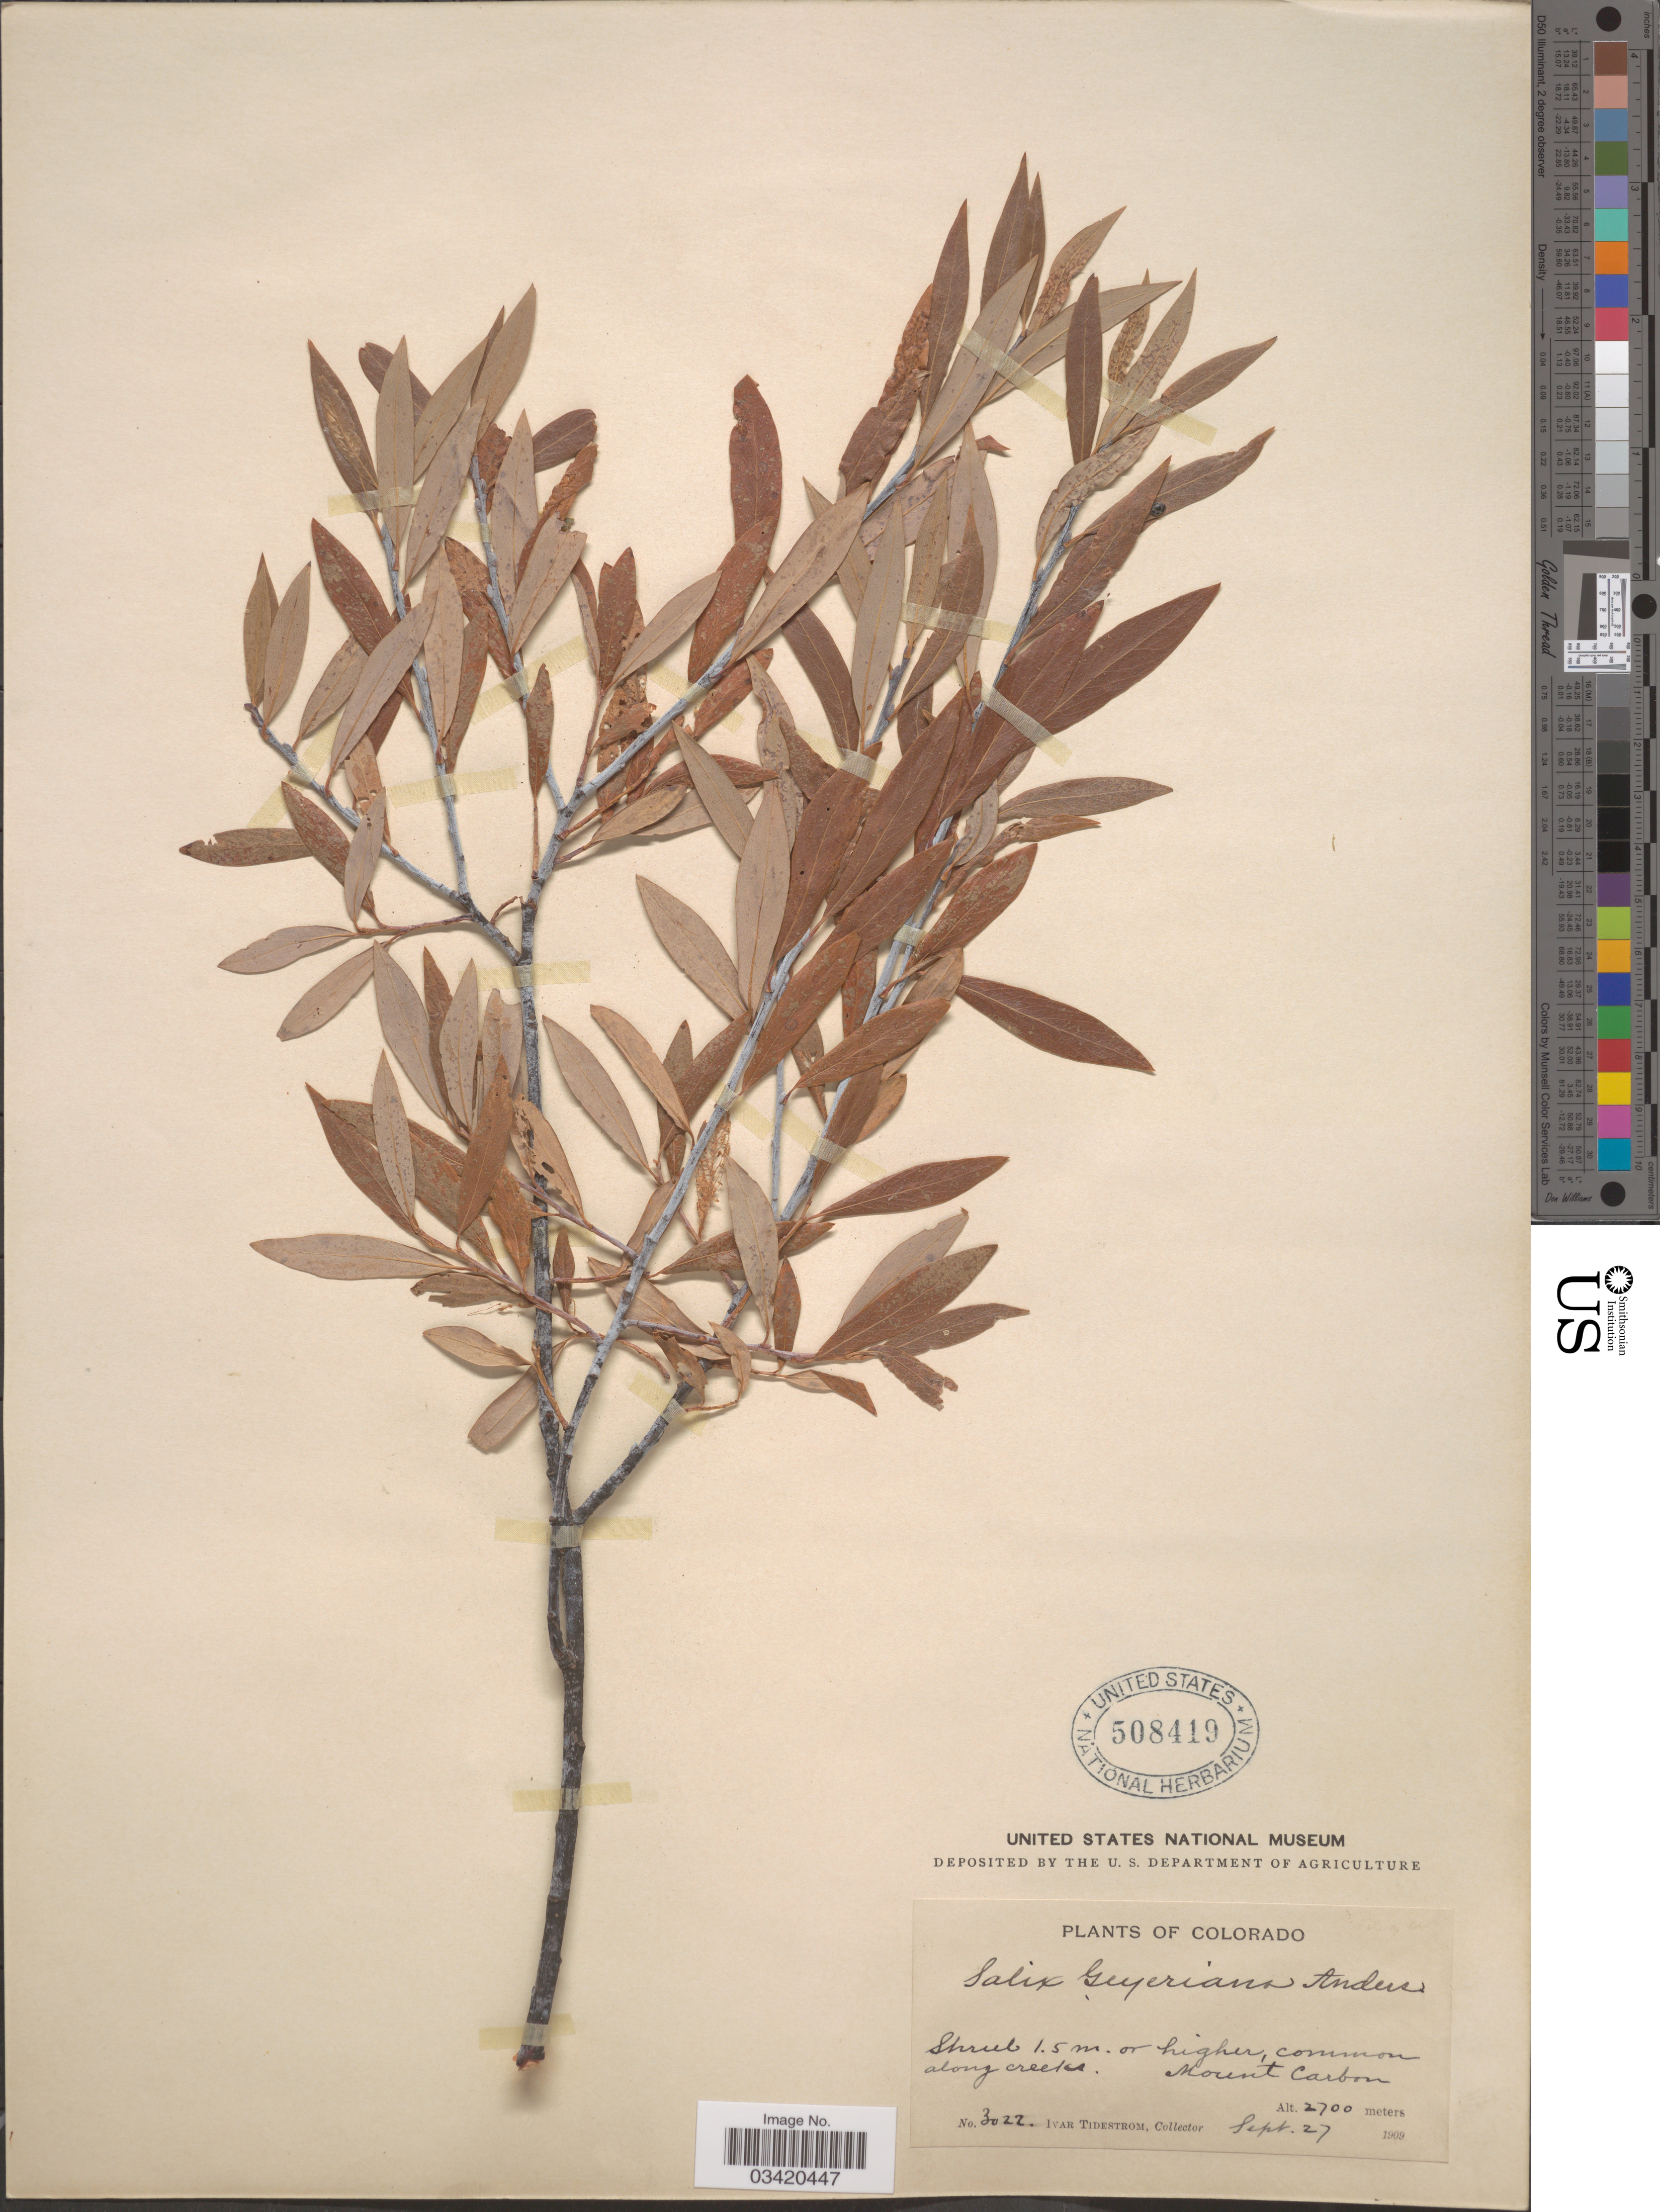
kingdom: Plantae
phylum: Tracheophyta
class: Magnoliopsida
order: Malpighiales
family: Salicaceae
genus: Salix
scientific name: Salix geyeriana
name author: Andersson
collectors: I. F. Tidestrom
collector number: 3022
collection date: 1909-09-27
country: United States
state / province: Colorado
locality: Mount Carbon.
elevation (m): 2700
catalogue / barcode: US 508419